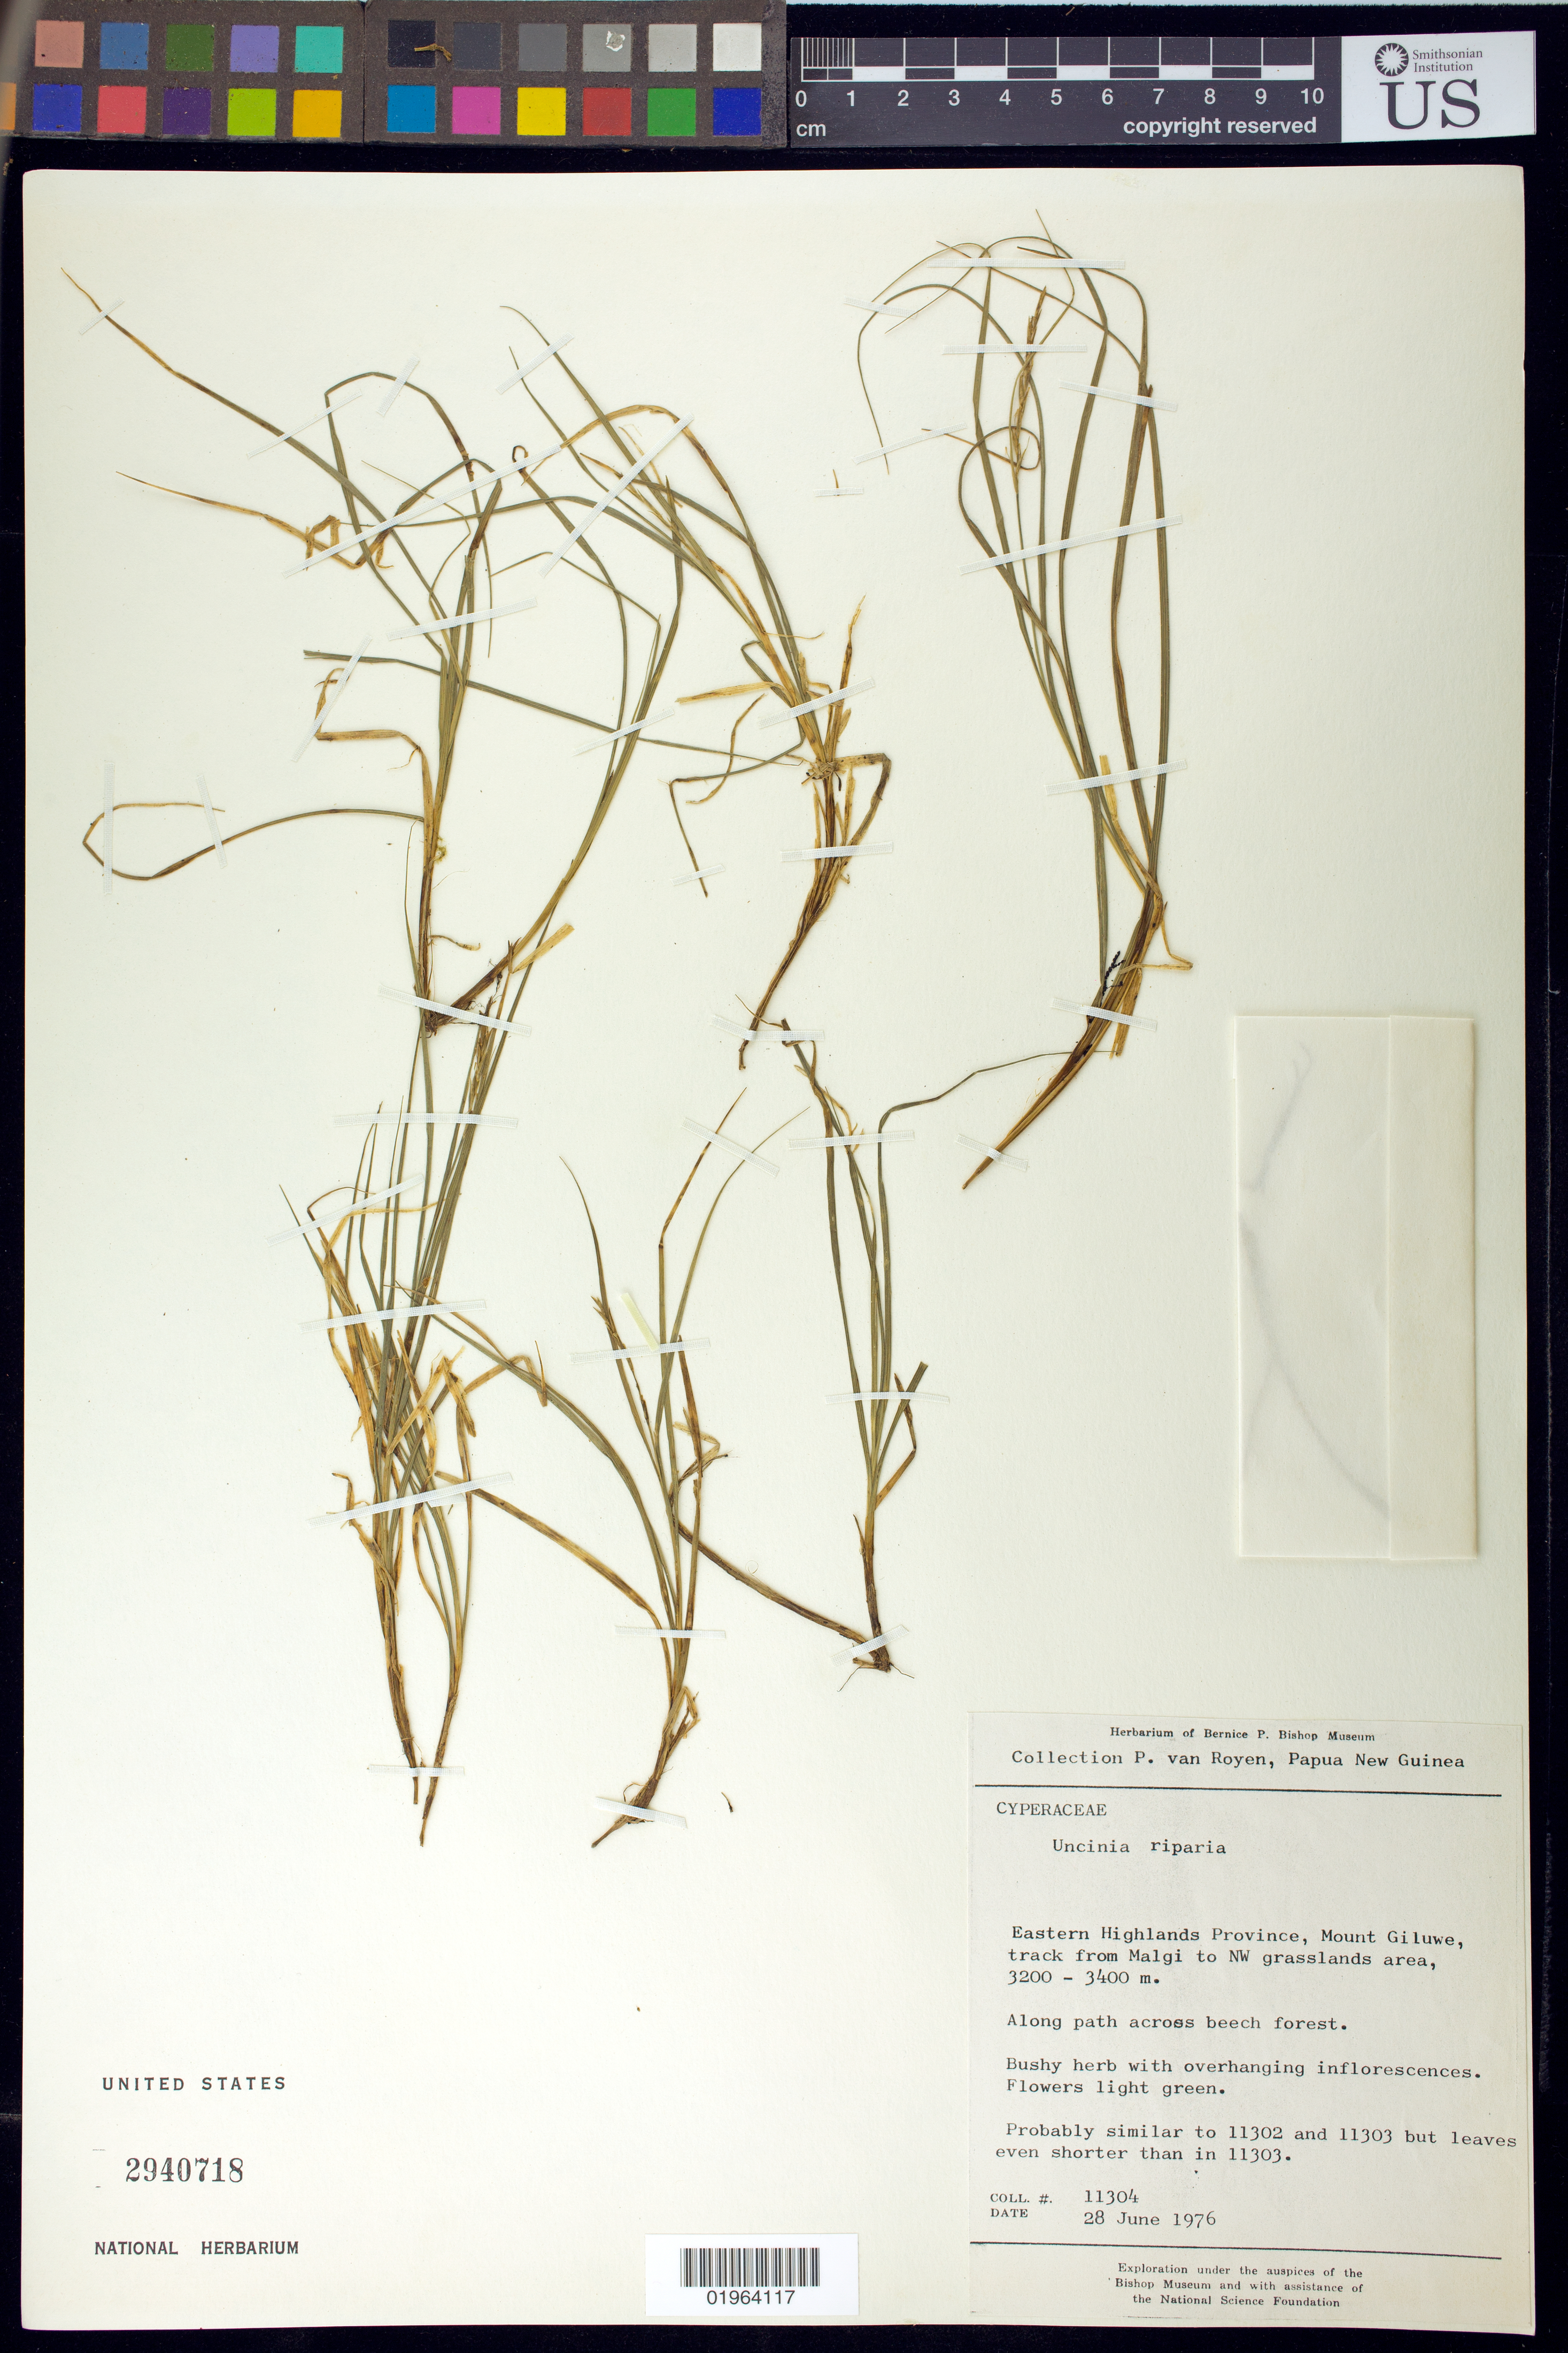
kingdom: Plantae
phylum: Tracheophyta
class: Liliopsida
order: Poales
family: Cyperaceae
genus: Carex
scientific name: Carex sp.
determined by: Strong, Mark T., (BOT), Smithsonian Institution - National Museum of Natural History (UNITED STATES)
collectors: P. van Royen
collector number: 11304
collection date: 1976-06-28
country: Papua New Guinea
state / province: Eastern Highlands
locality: Mount Giluwe, track from Malge to NW grasslands area.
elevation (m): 3200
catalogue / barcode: US 2940718